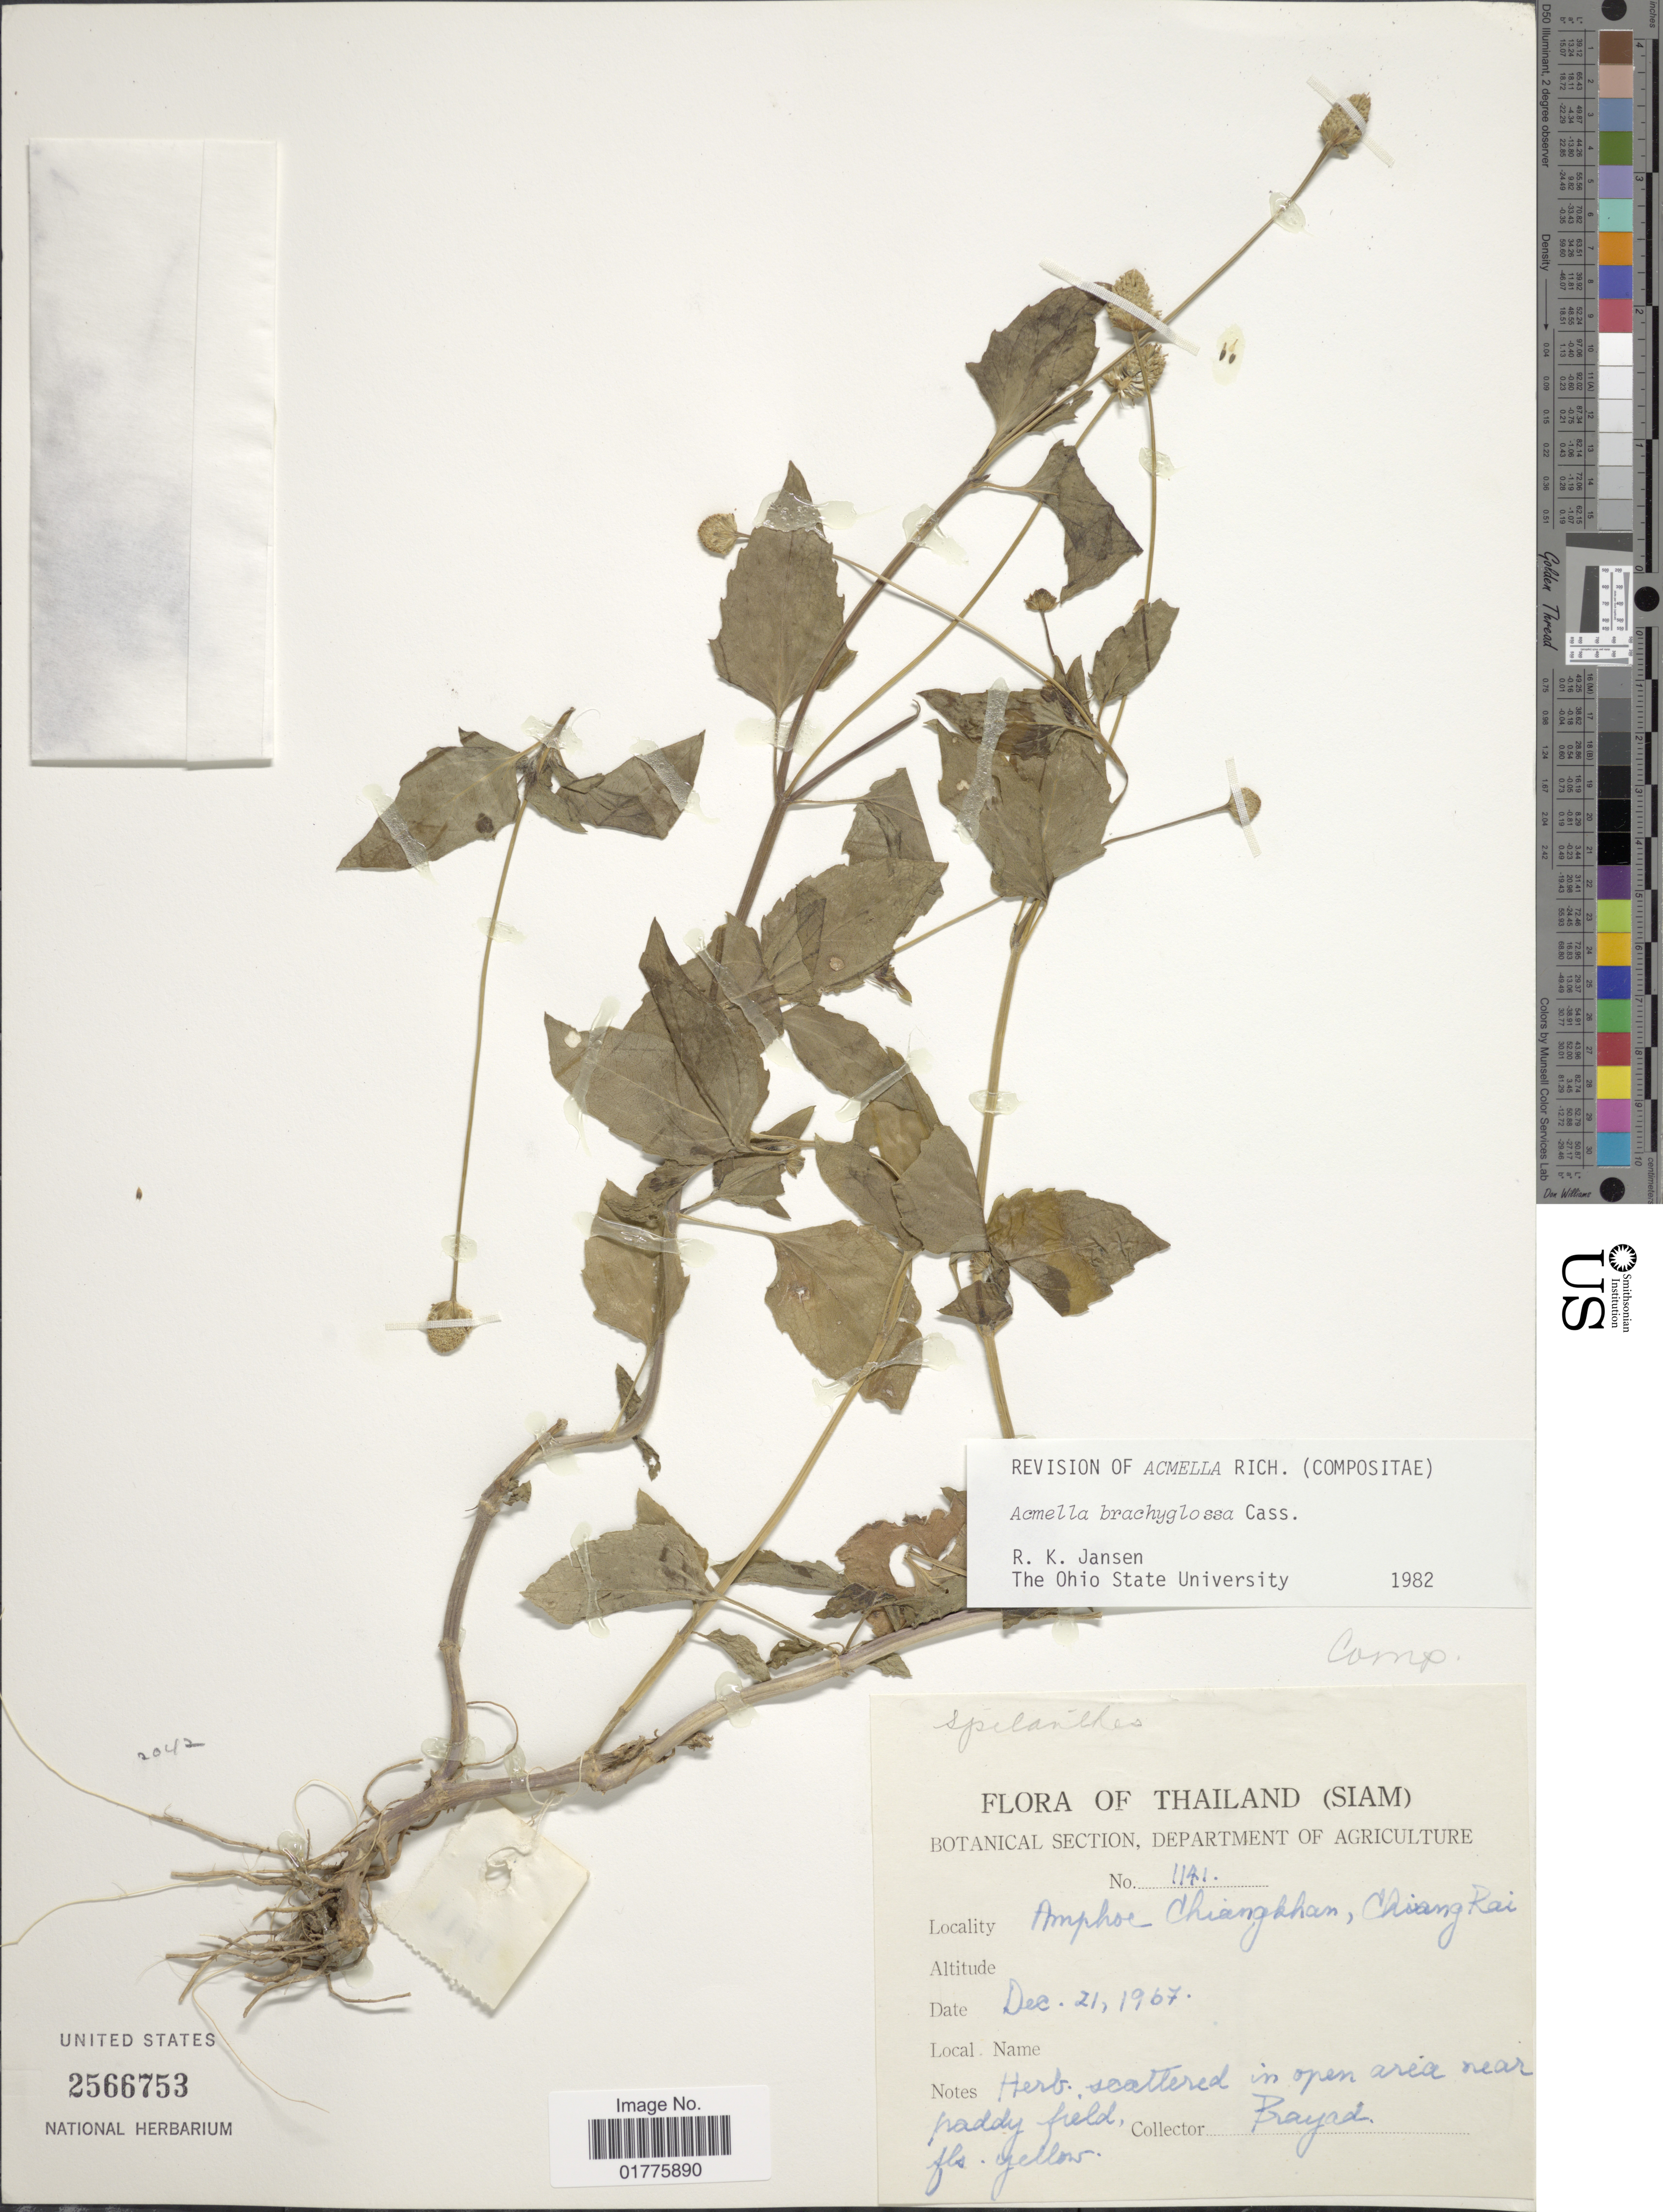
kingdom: Plantae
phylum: Tracheophyta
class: Magnoliopsida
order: Asterales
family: Asteraceae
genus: Acmella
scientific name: Acmella brachyglossa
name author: Cass.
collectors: Bayad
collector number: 1141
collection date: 1967-12-21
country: Thailand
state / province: Chiang Rai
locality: Amphoe, Chiangkhan, Chiang Rai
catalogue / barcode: US 2566753